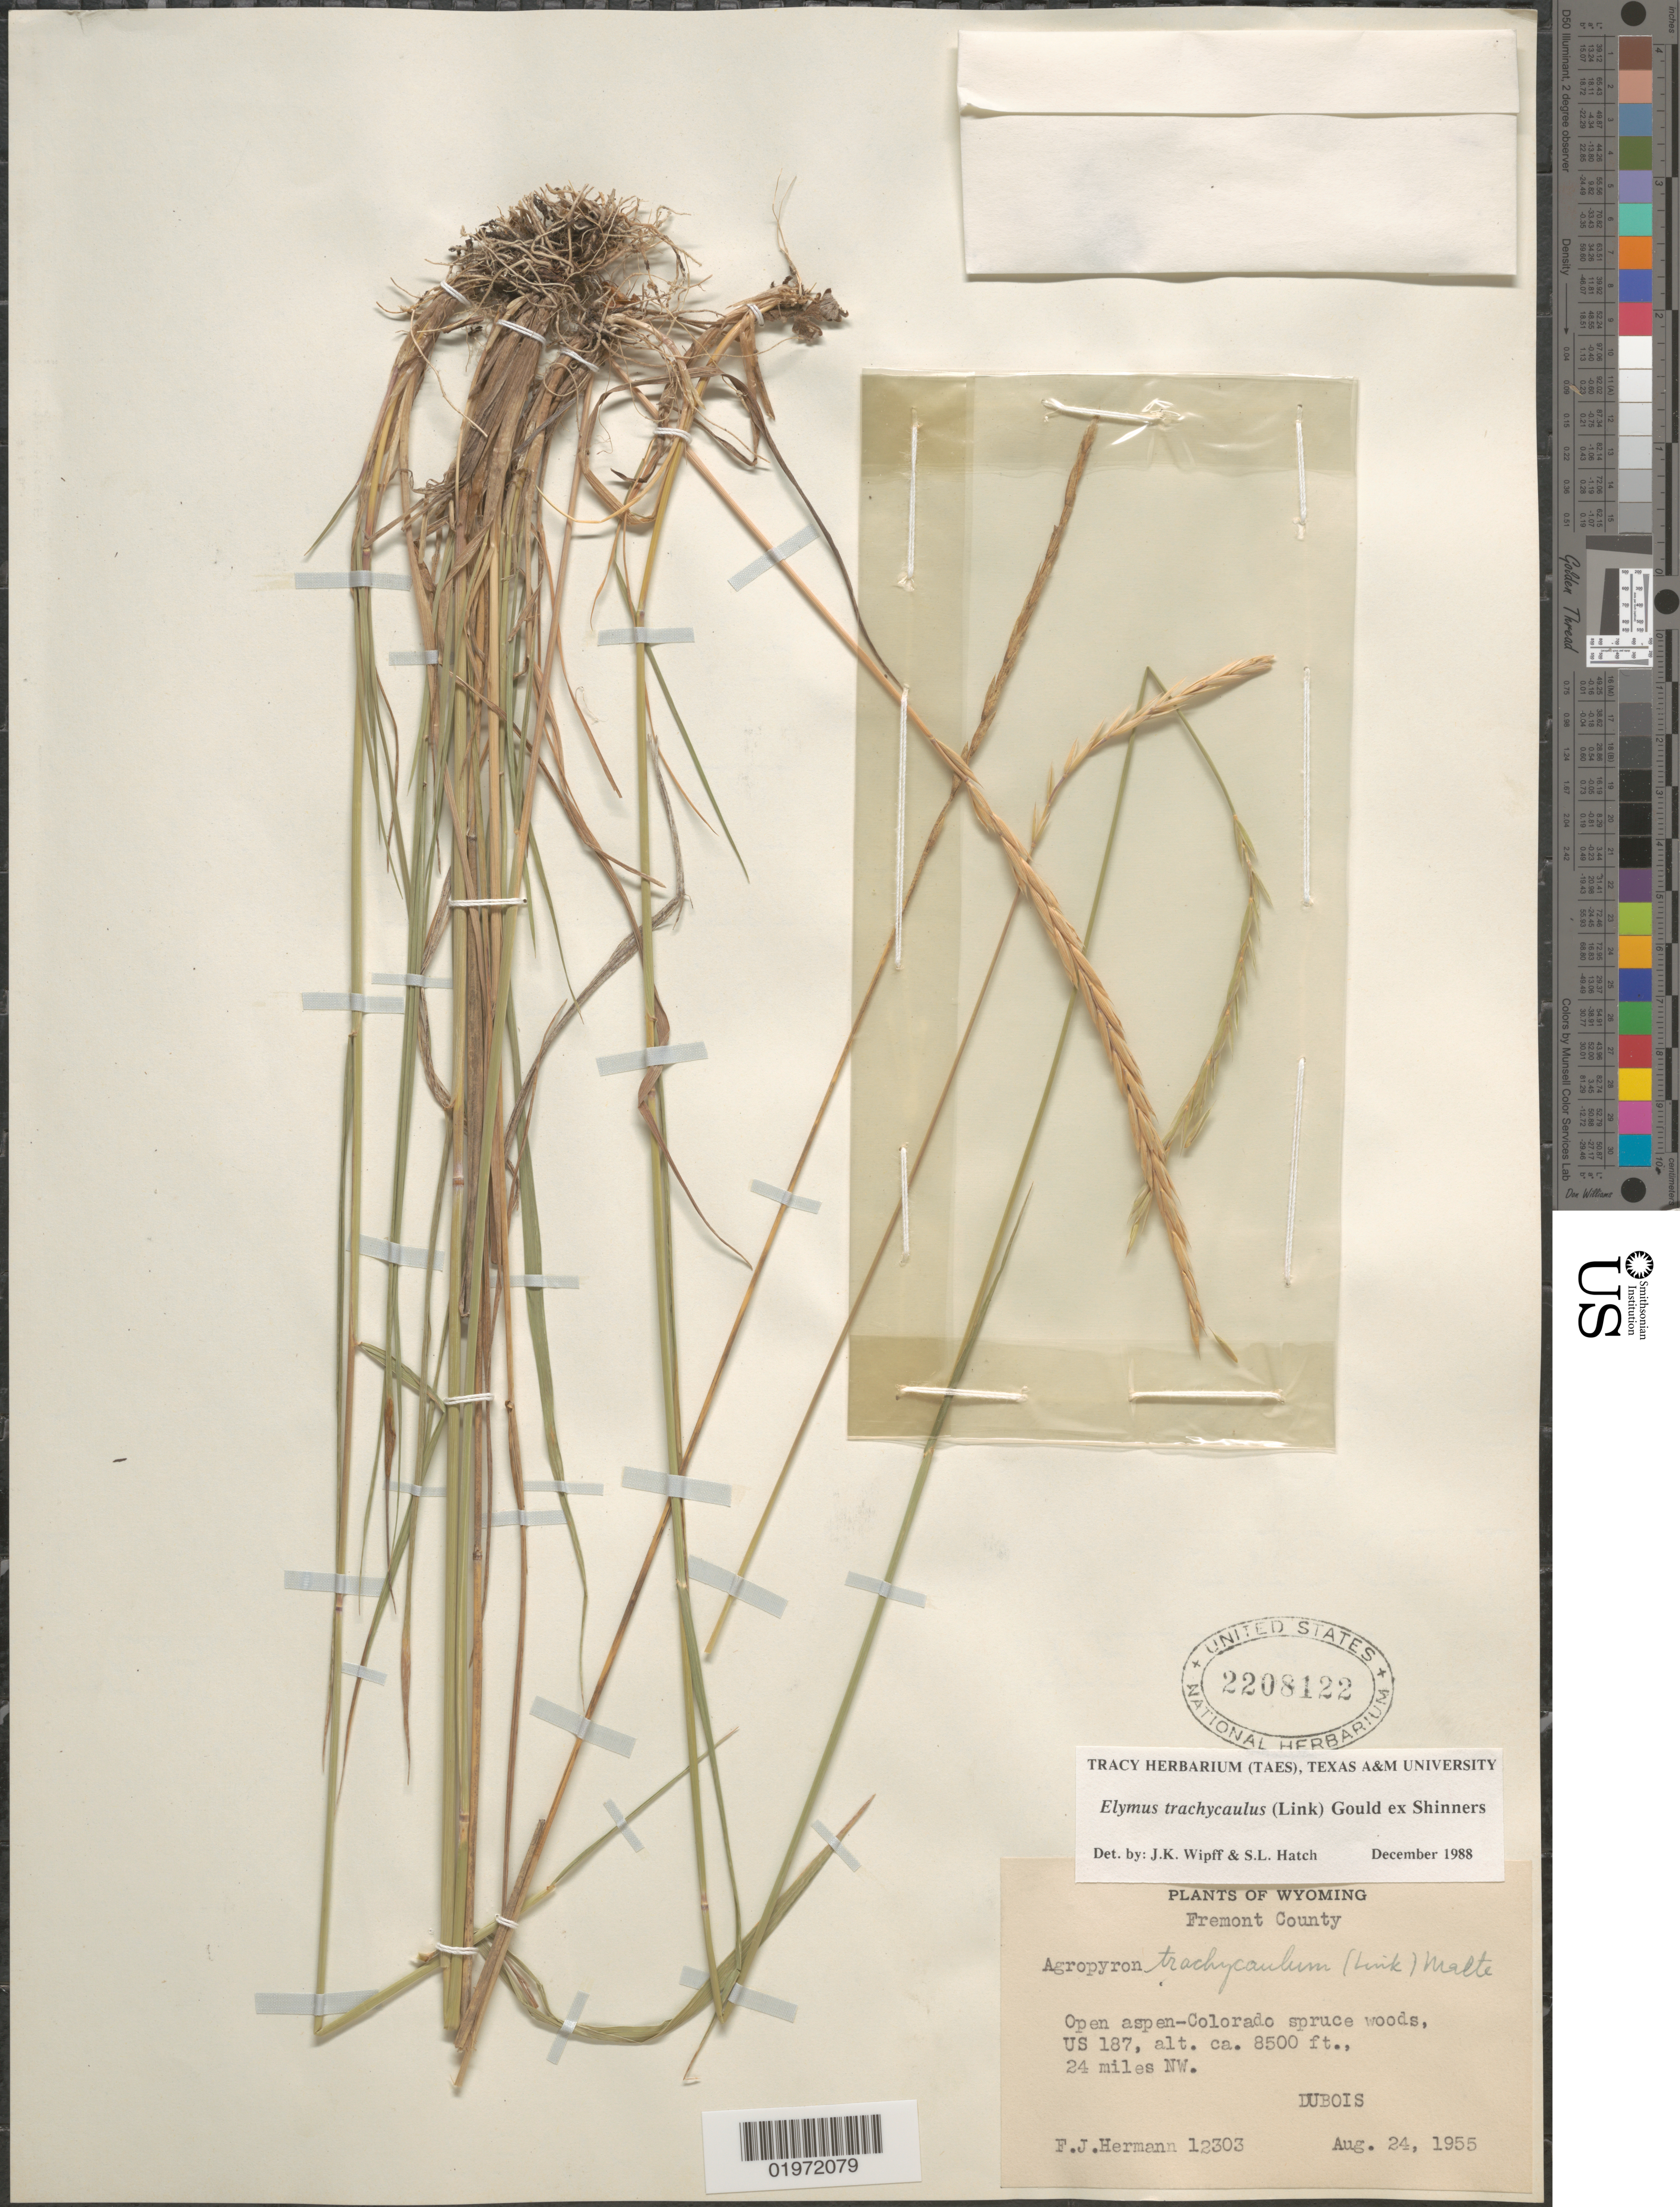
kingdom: Plantae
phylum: Tracheophyta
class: Liliopsida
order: Poales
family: Poaceae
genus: Elymus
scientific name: Elymus trachycaulus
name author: (Link) Gould ex Shinners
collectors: F. J. Hermann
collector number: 12303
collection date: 1955-08-24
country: United States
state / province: Wyoming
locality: Fremont County. Open aspen-Colorado spruce woods, US 187, 24 miles NW. Dubois.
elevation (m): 2591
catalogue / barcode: US 2208122